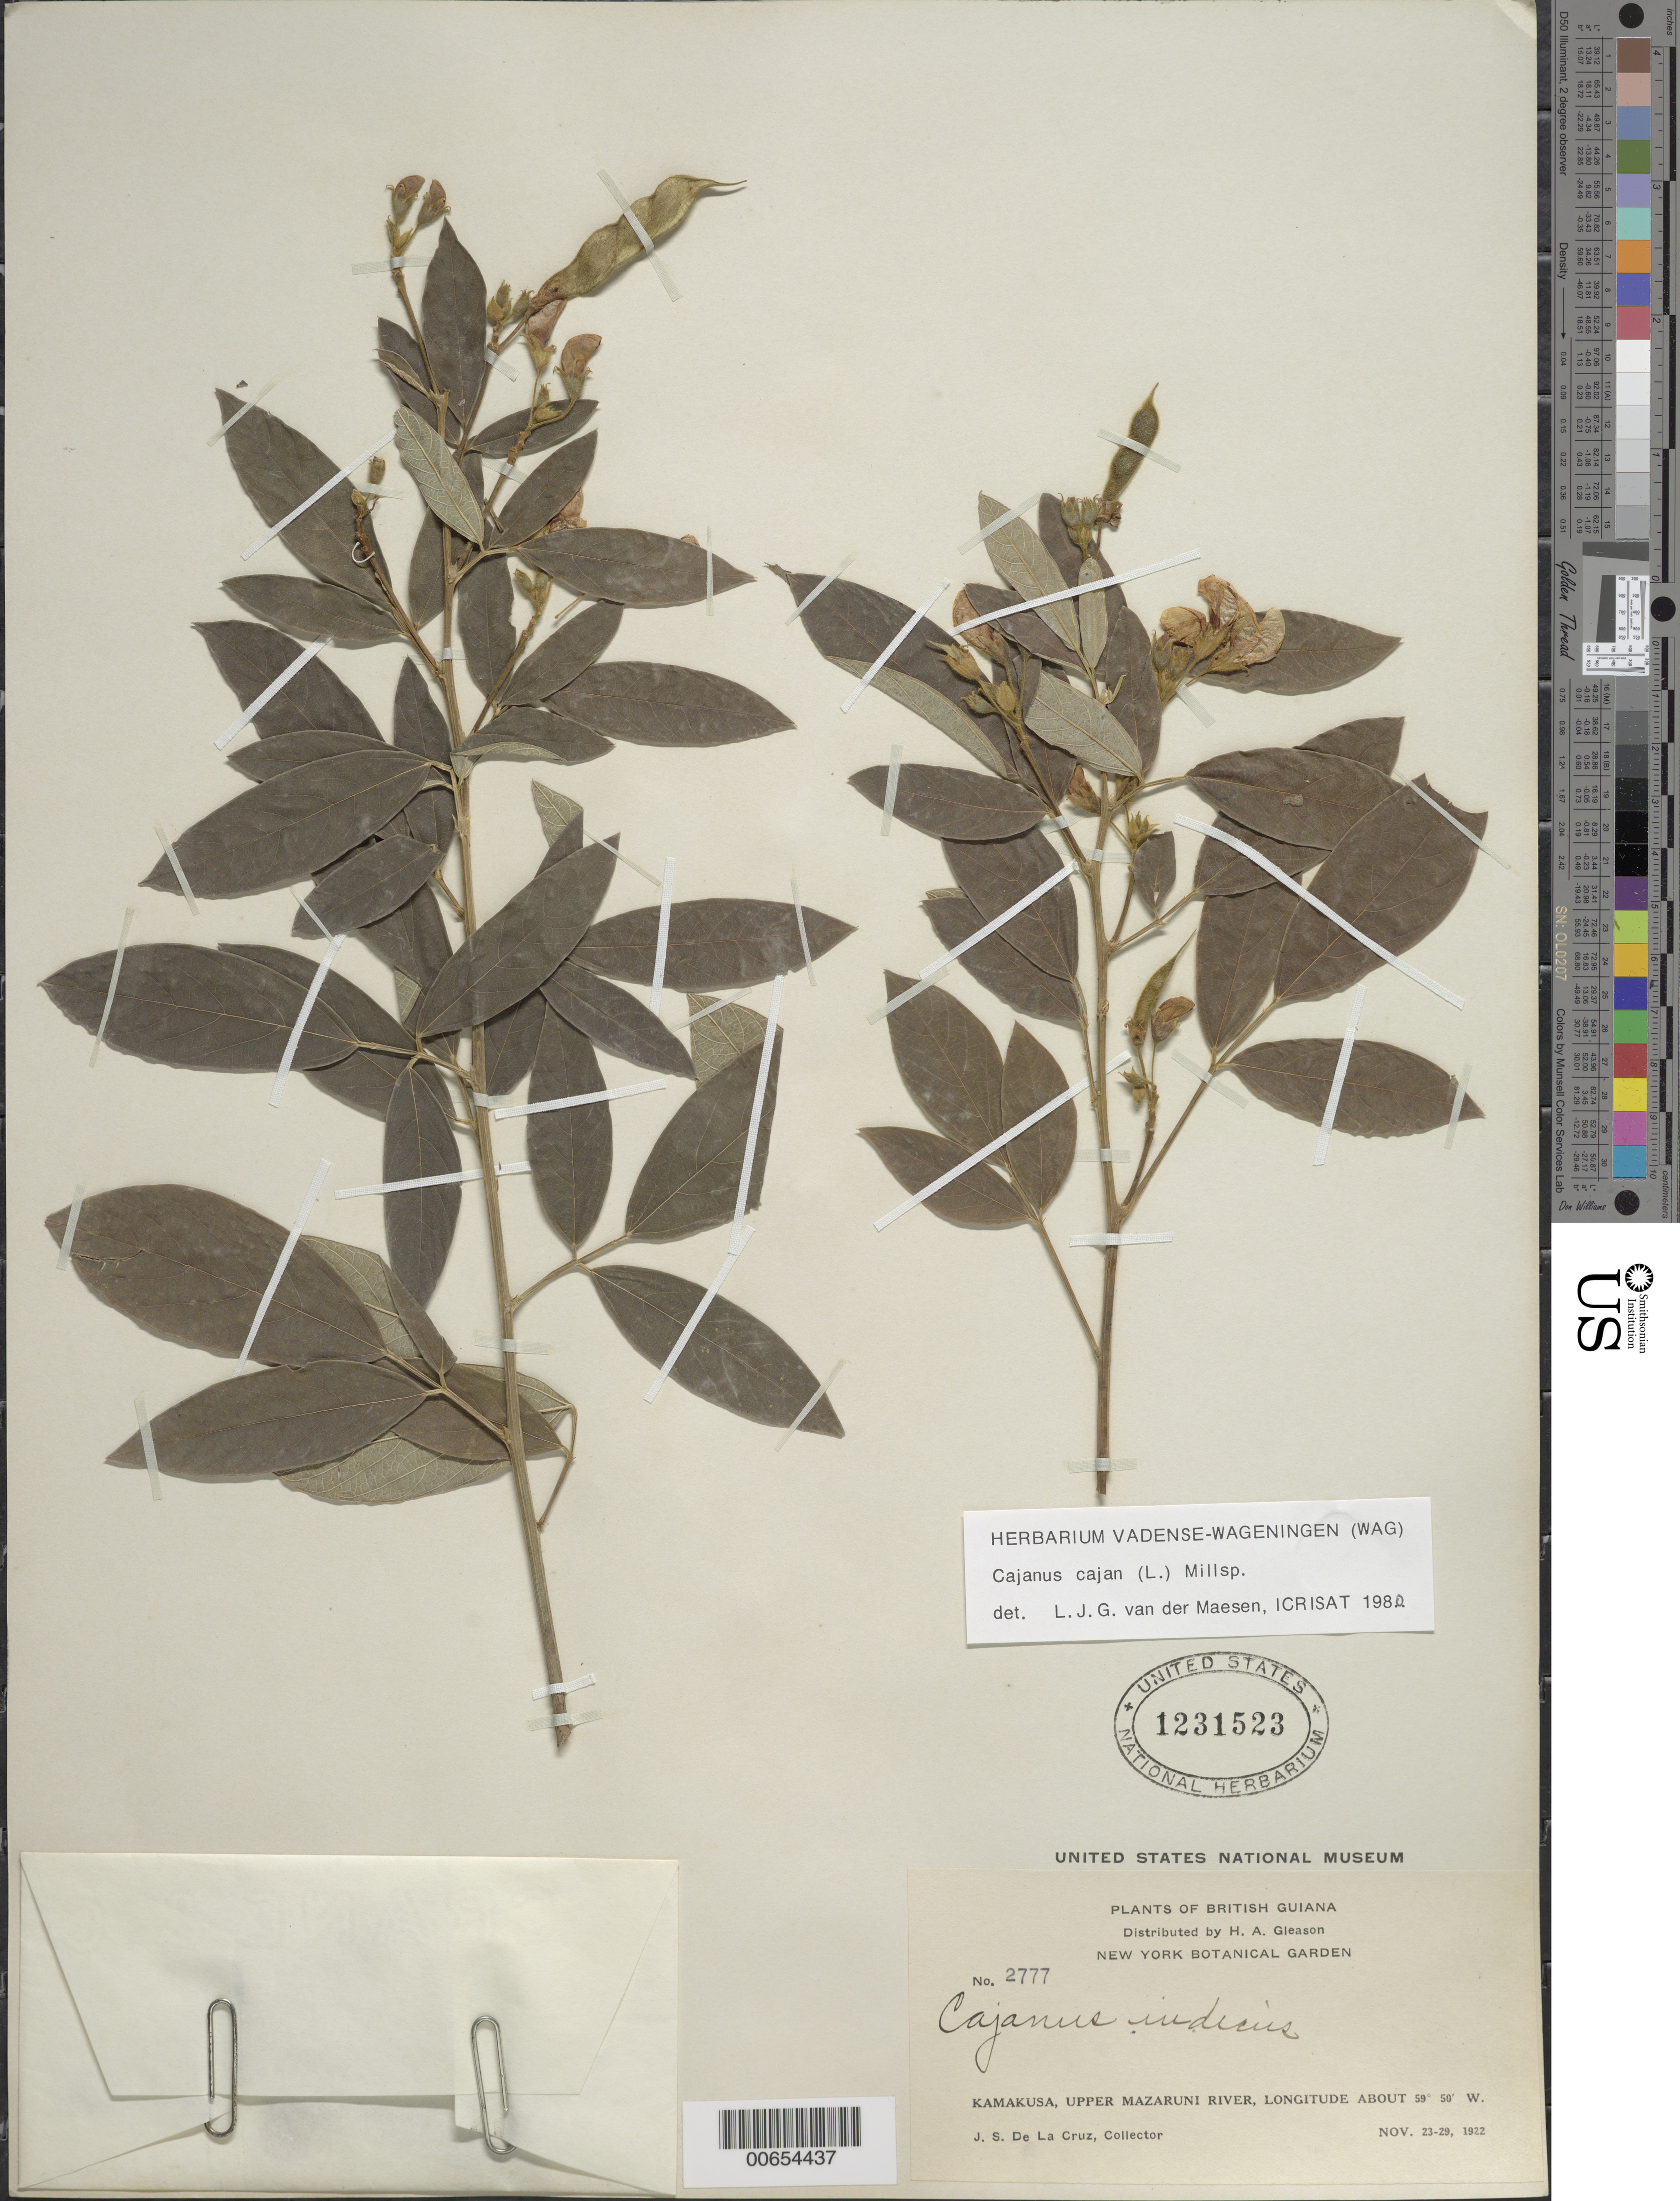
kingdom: Plantae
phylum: Tracheophyta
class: Magnoliopsida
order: Fabales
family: Fabaceae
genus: Cajanus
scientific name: Cajanus cajan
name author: (L.) Huth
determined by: Van Der Maesen, L. J. G., (WAG), Wageningen University (Netherlands)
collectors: J. S. de la Cruz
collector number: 2777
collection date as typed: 23-Nov-22 to 29-Nov-22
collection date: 1922-11-23/1922-11-29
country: Guyana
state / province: Cuyuni-Mazaruni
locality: Kamakusa, Upper Mazaruni R.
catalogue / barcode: US 1231523